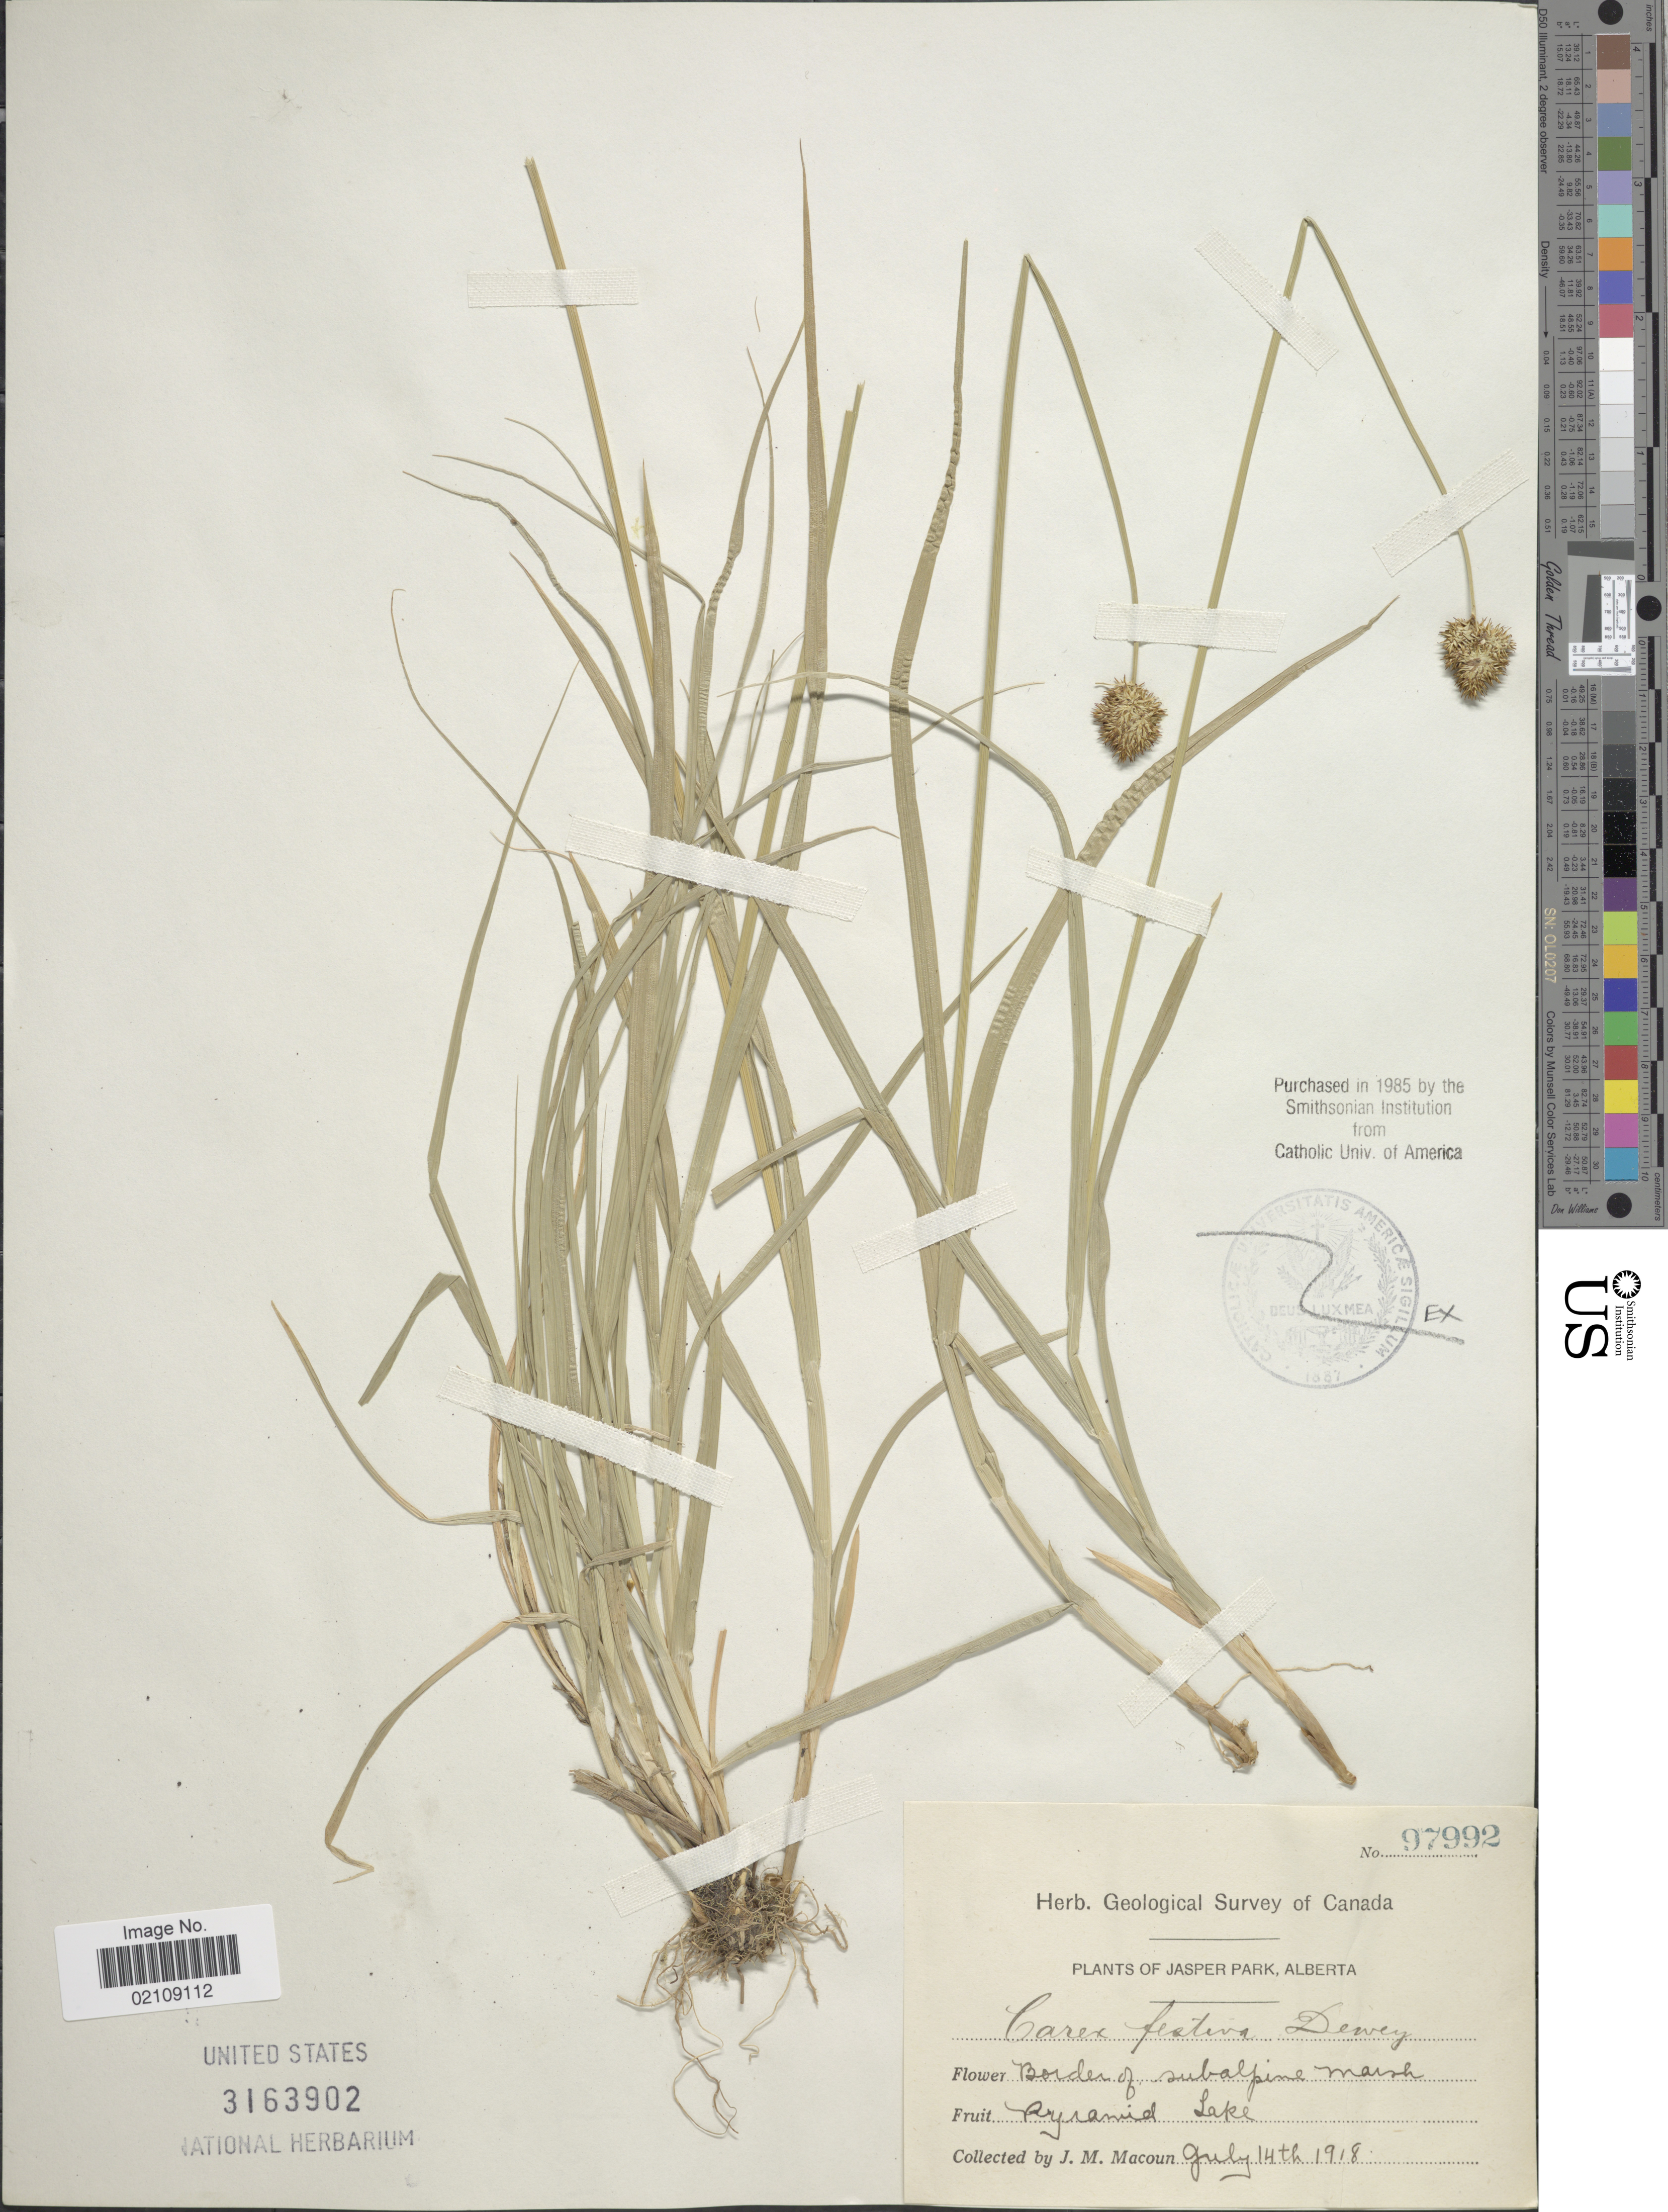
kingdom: Plantae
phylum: Tracheophyta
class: Liliopsida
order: Poales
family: Cyperaceae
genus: Carex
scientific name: Carex pachystachya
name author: Cham. ex Steud.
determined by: Strong, Mark T., (BOT), Smithsonian Institution - National Museum of Natural History (UNITED STATES)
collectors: J. M. Macoun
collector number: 97992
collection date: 1918-07-14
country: Canada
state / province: Alberta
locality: Jasper Park. Pyramid Lake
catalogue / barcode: US 3163902